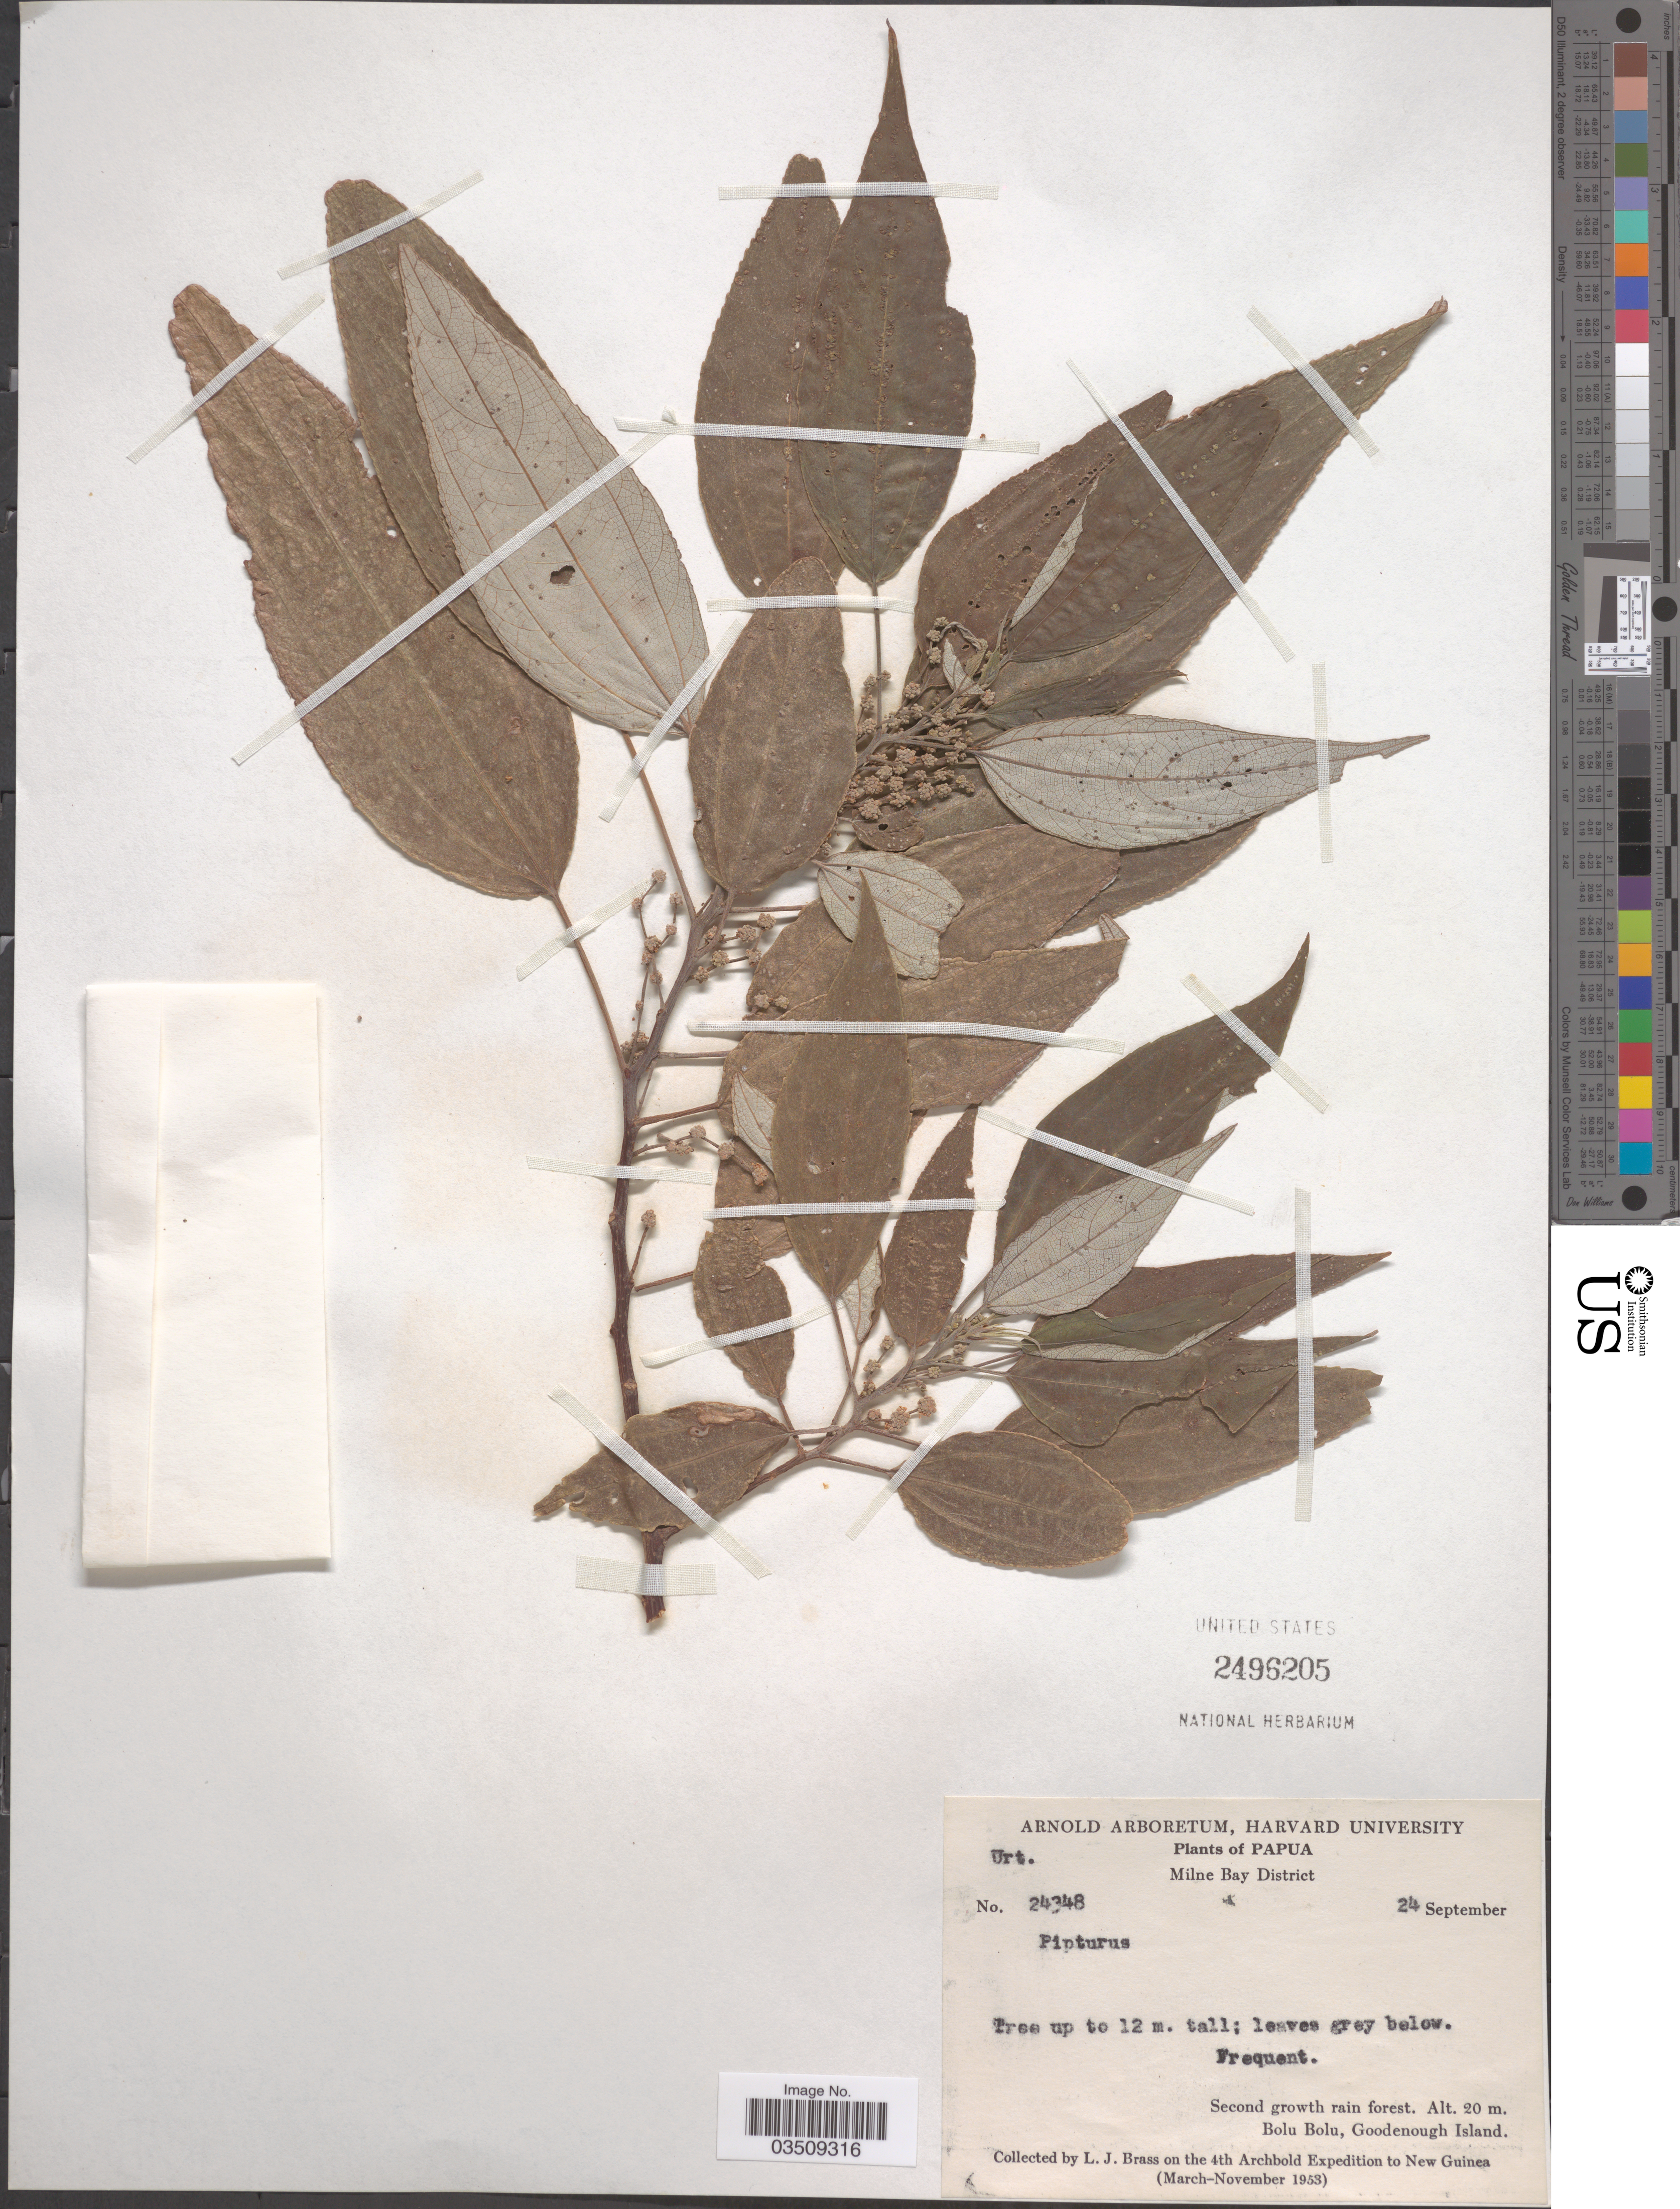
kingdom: Plantae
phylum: Tracheophyta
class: Magnoliopsida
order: Rosales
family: Urticaceae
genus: Pipturus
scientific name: Pipturus sp.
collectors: L. J. Brass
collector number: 24348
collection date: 1953-09-24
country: Papua New Guinea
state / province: Milne Bay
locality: Milne Bay District. Bolu Bolu, Goodenough Island.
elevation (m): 20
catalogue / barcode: US 2496205